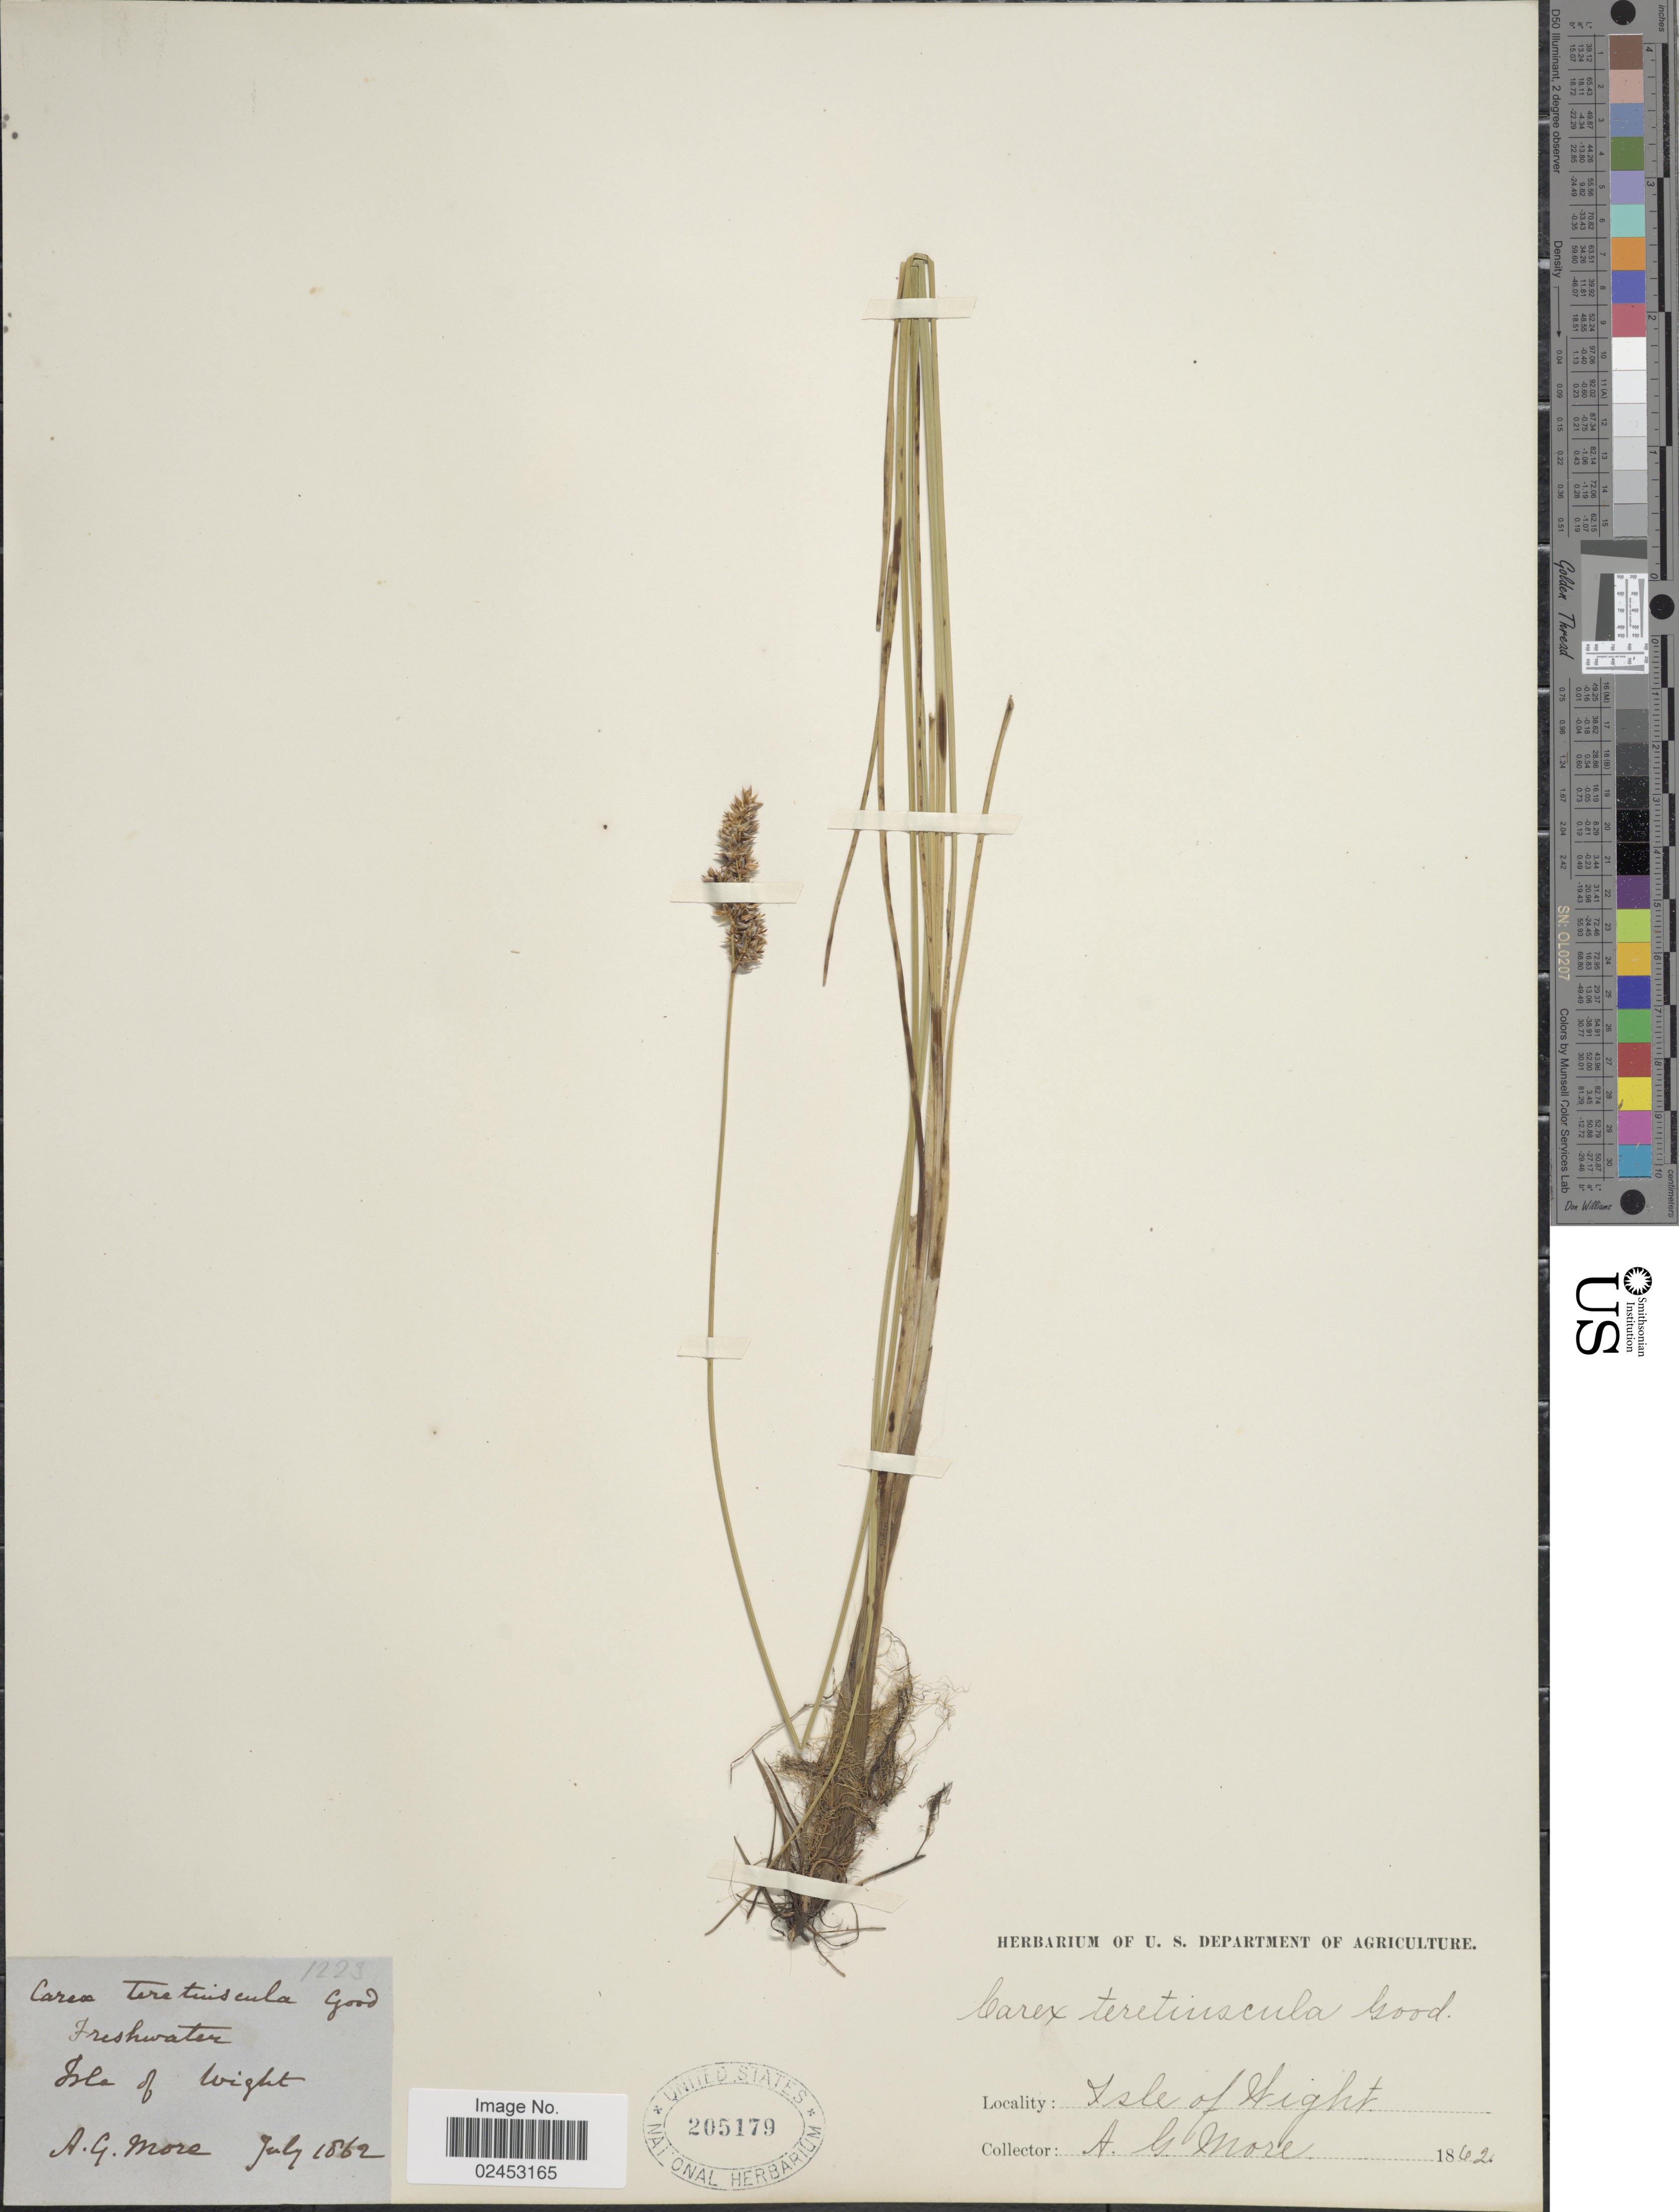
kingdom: Plantae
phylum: Tracheophyta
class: Liliopsida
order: Poales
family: Cyperaceae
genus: Carex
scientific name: Carex diandra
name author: Schrank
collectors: A. More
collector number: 1223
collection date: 1862-07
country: United Kingdom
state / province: England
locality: Isla of Wight, Freshwater.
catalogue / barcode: US 205179